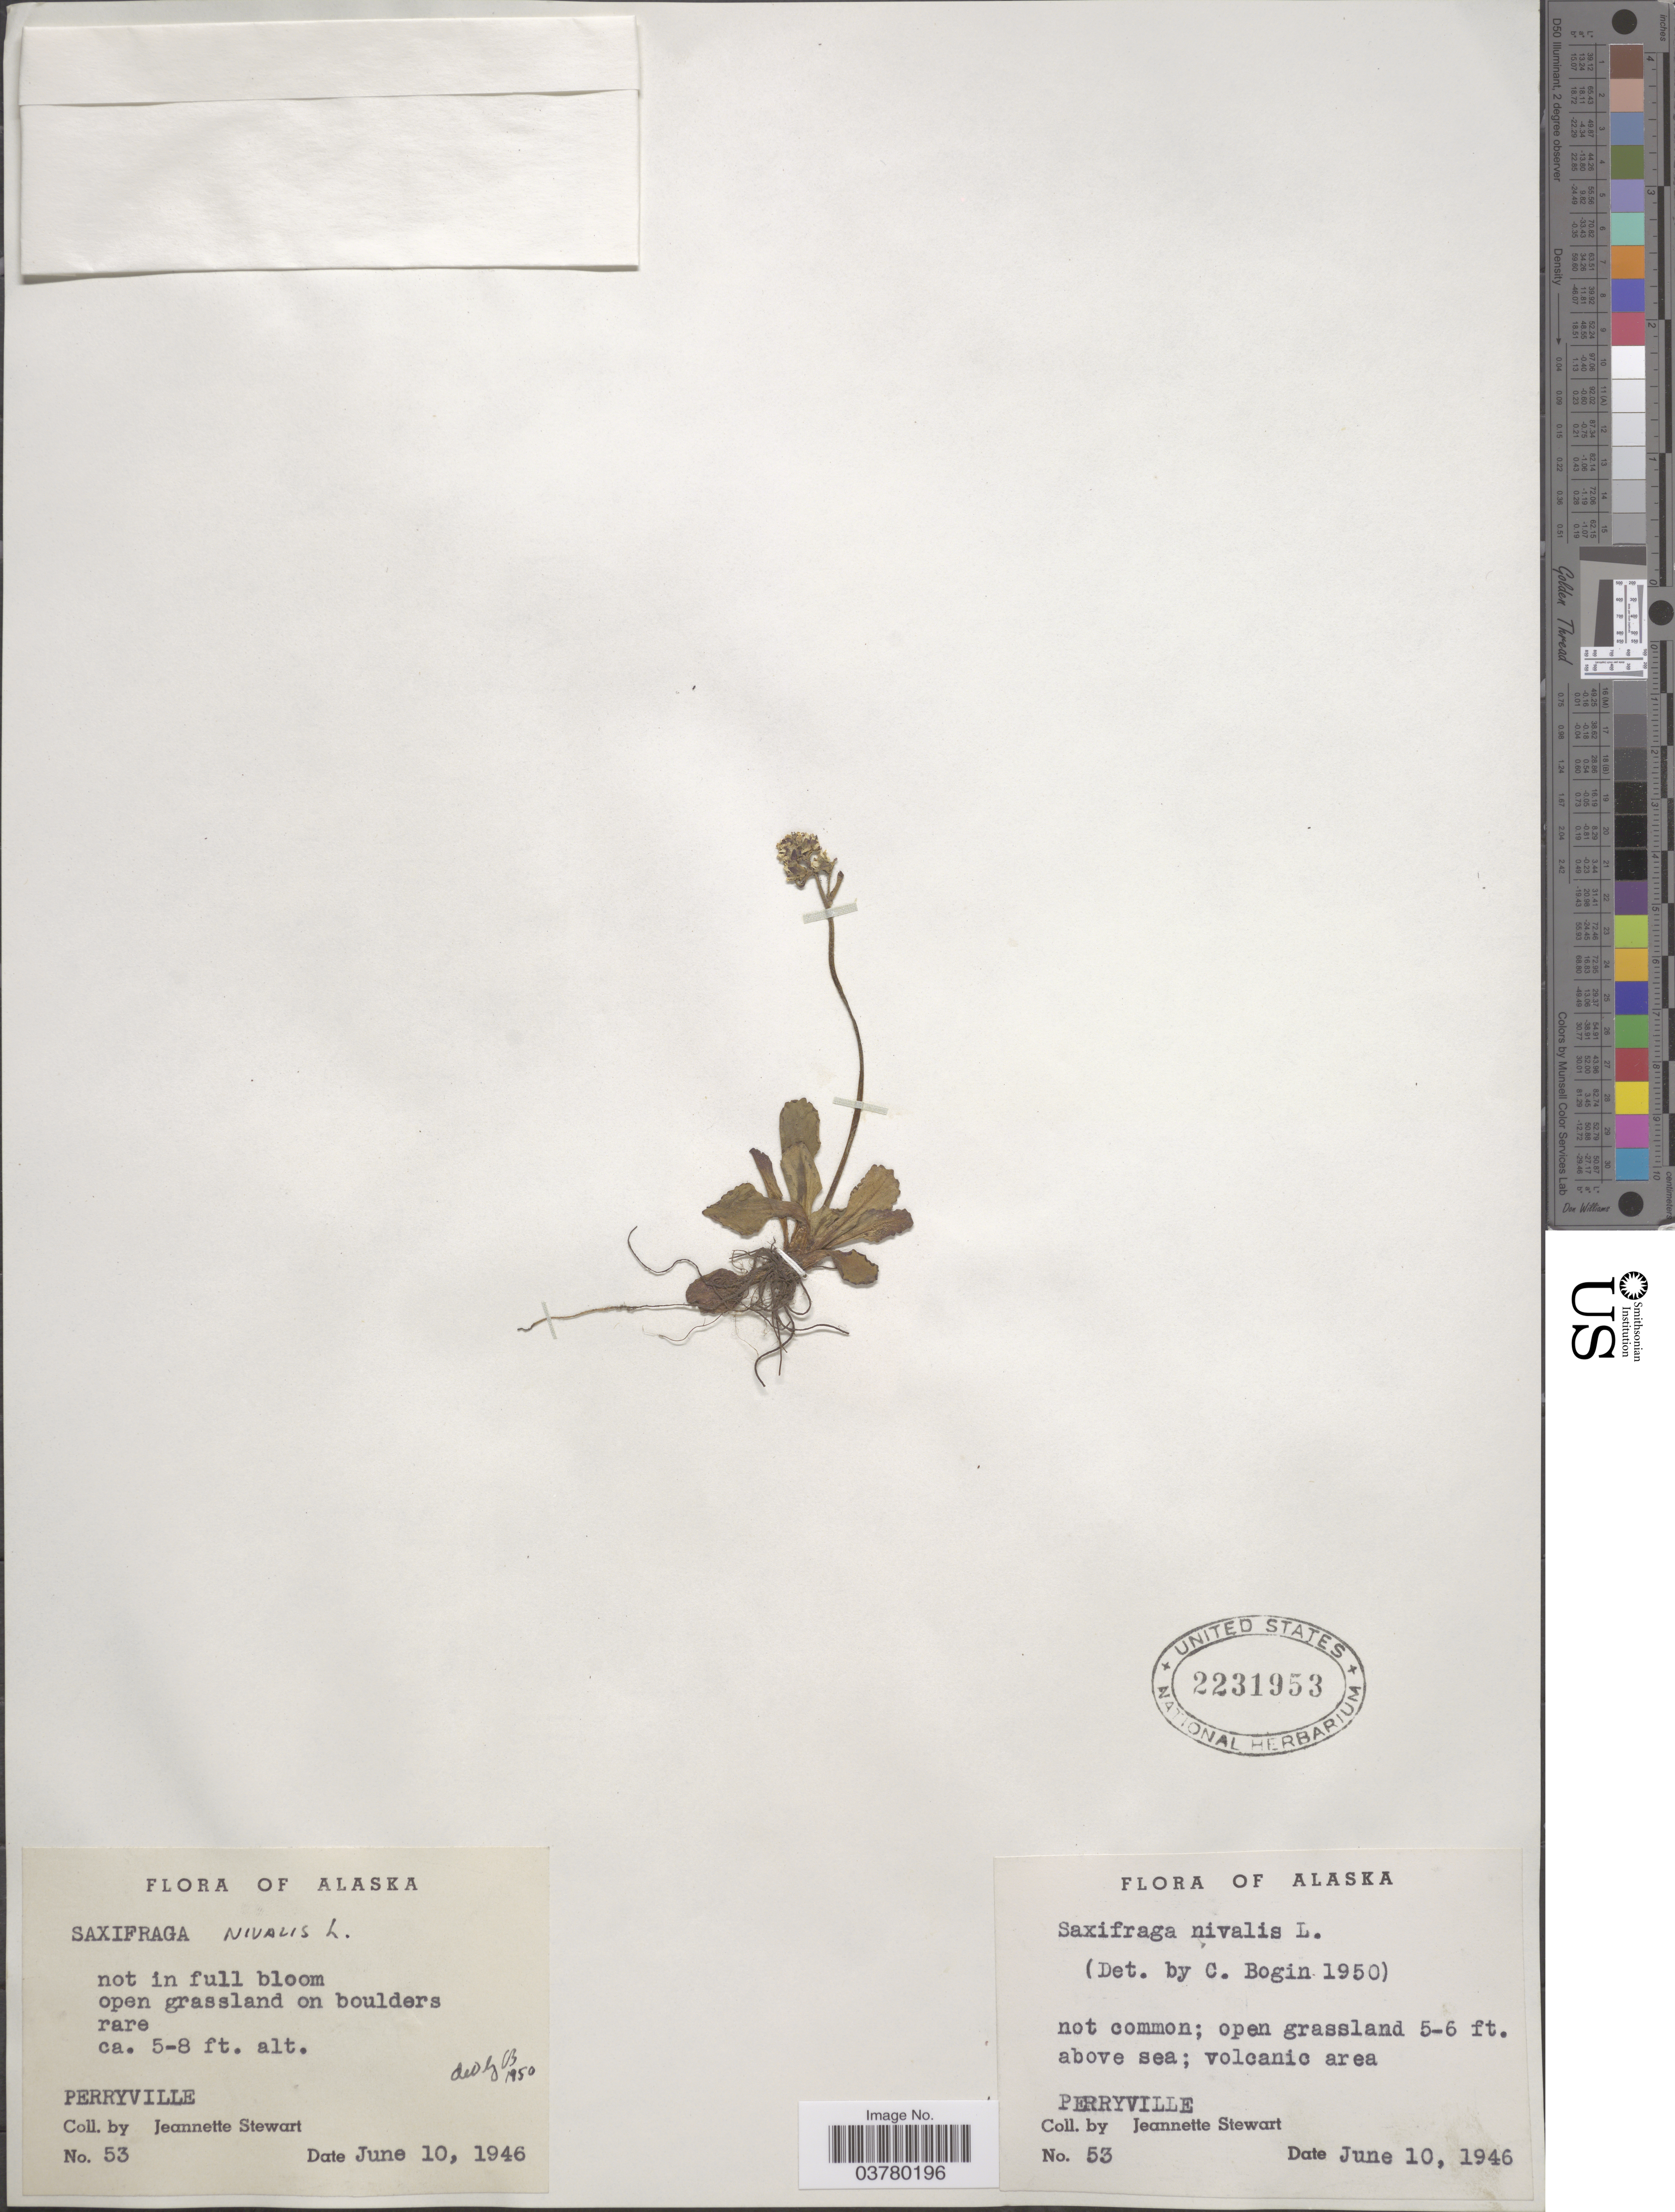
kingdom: Plantae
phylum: Tracheophyta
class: Magnoliopsida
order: Saxifragales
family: Saxifragaceae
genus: Micranthes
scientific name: Micranthes nivalis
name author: (L.) Small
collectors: J. Stewart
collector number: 53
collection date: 1946-06-10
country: United States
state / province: Alaska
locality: Perryville.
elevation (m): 2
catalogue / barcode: US 2231953